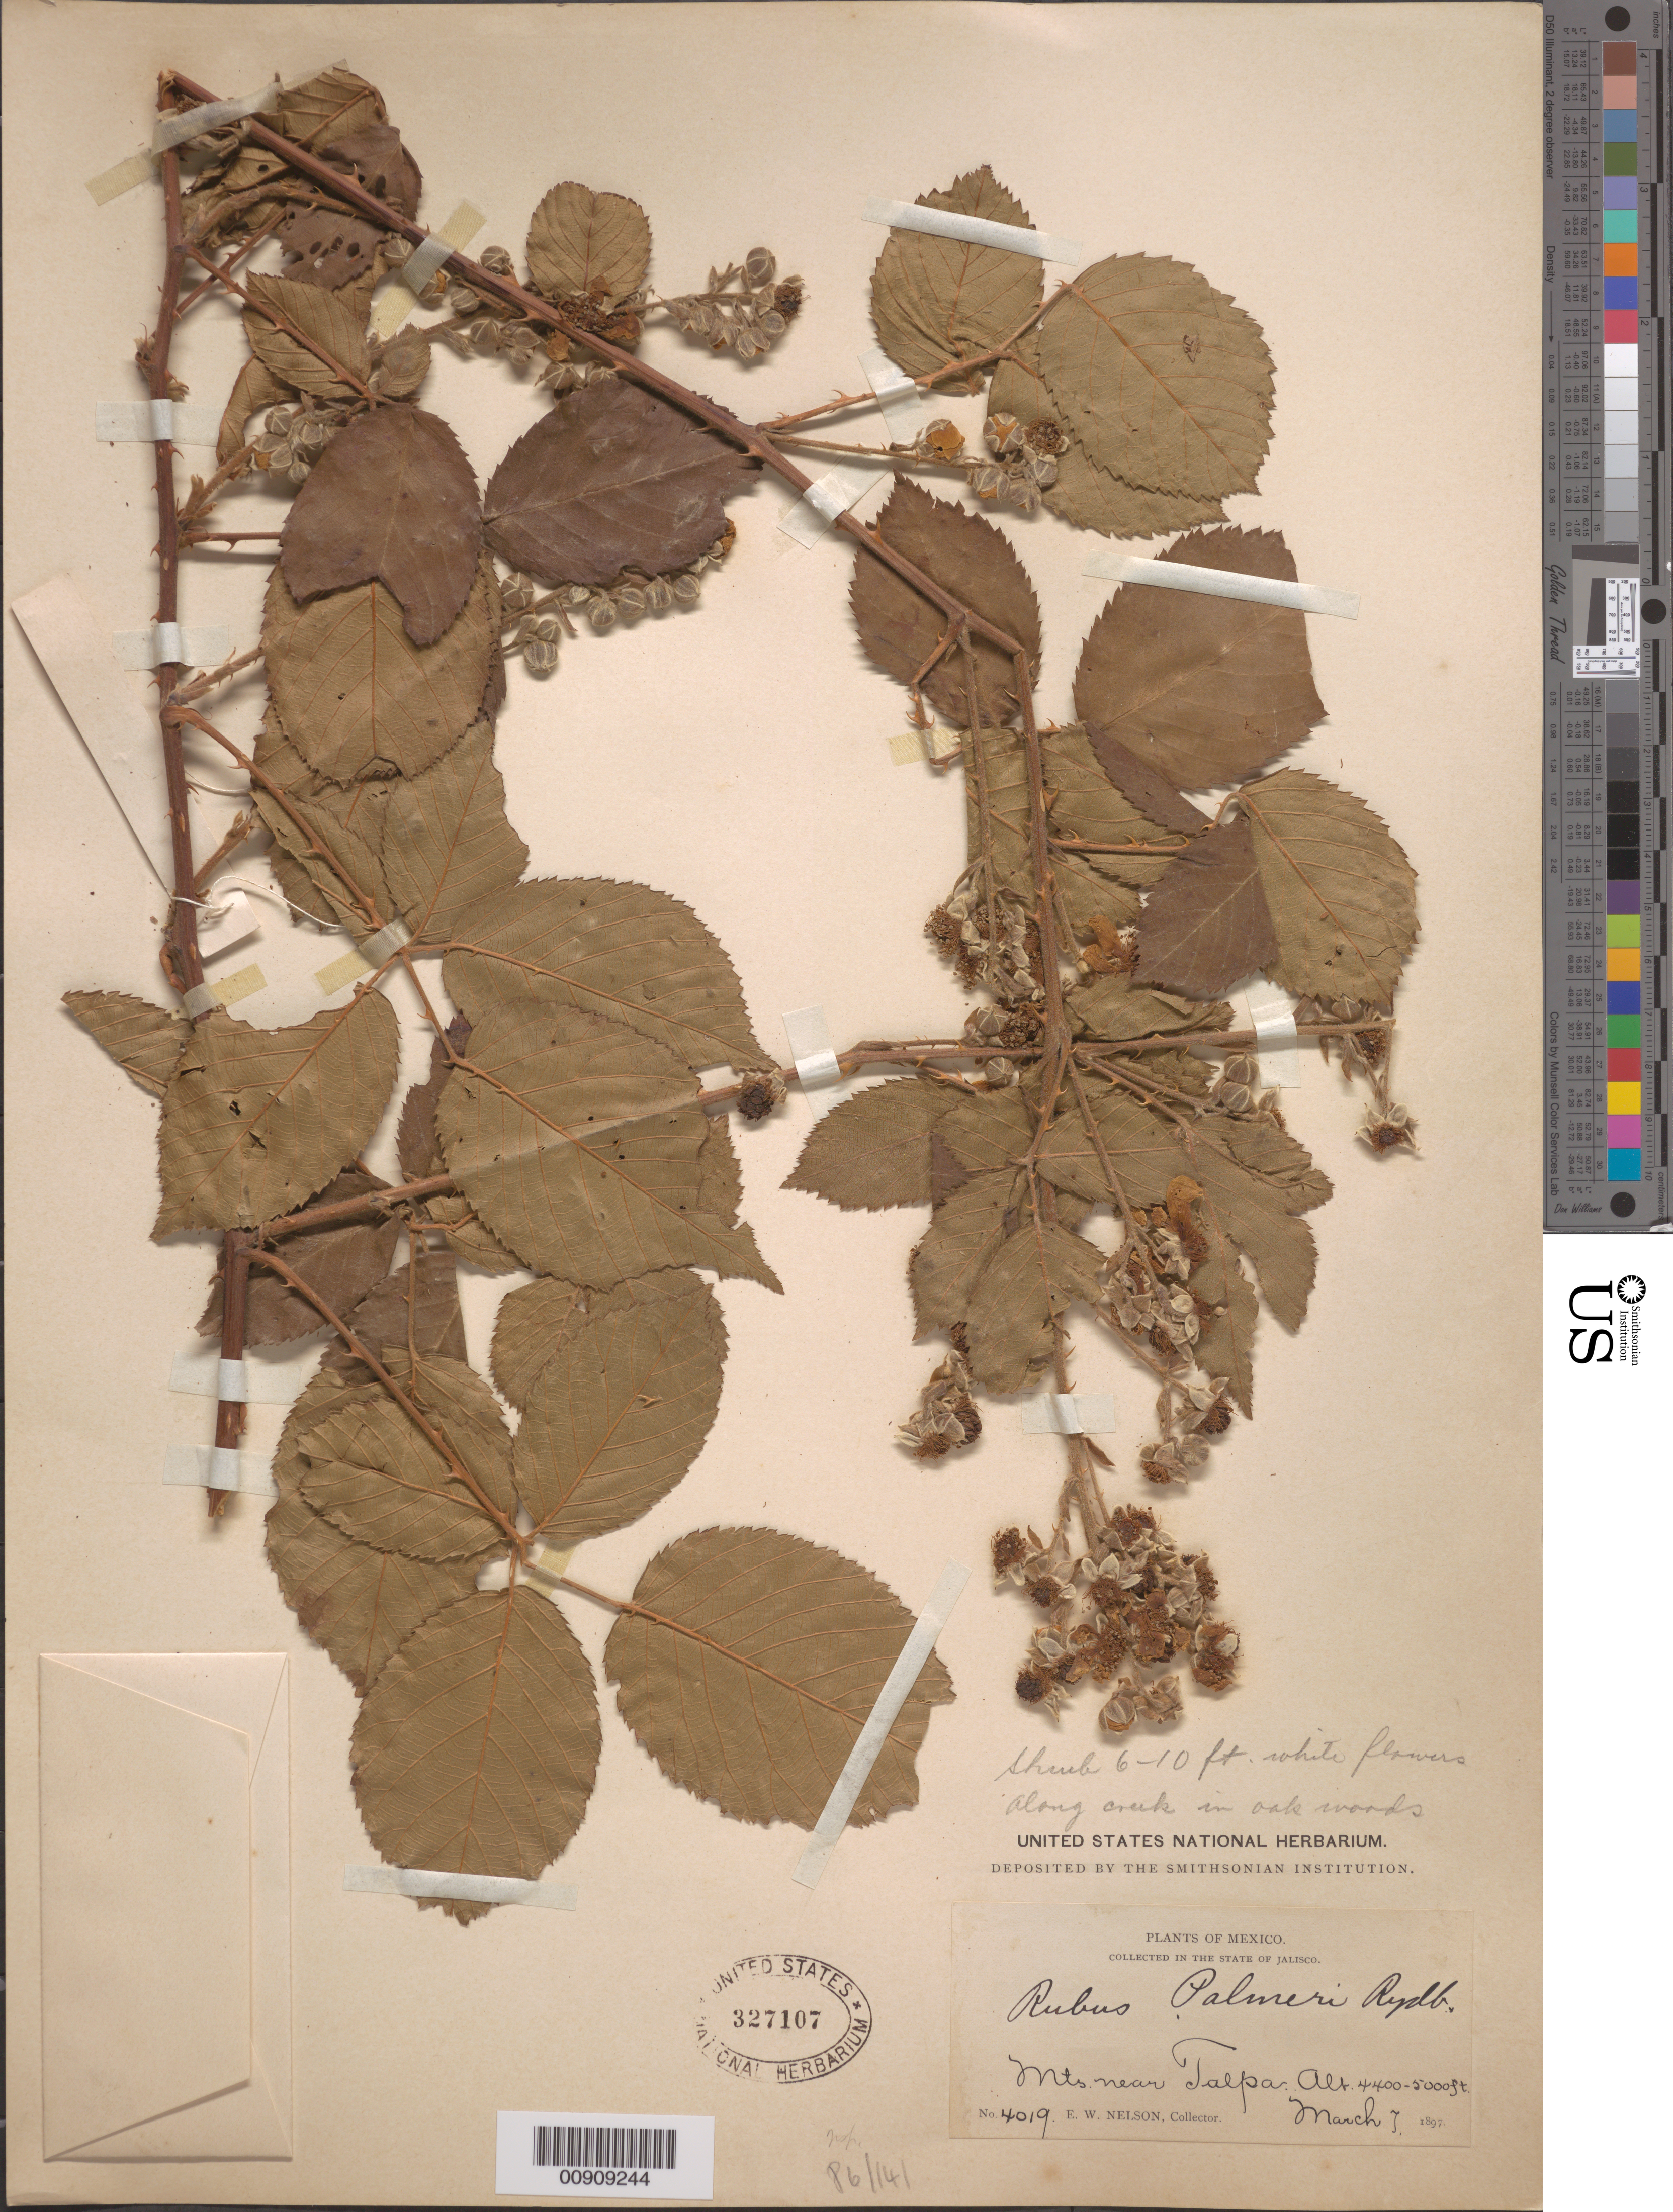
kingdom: Plantae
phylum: Tracheophyta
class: Magnoliopsida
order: Rosales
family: Rosaceae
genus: Rubus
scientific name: Rubus palmeri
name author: Rydb.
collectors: E. W. Nelson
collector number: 4019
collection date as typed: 07 Mar 1897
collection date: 1897-03-07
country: Mexico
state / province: Jalisco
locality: Mts. near Talpa.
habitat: Along creek in oak woods.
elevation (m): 1341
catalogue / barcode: US 327107